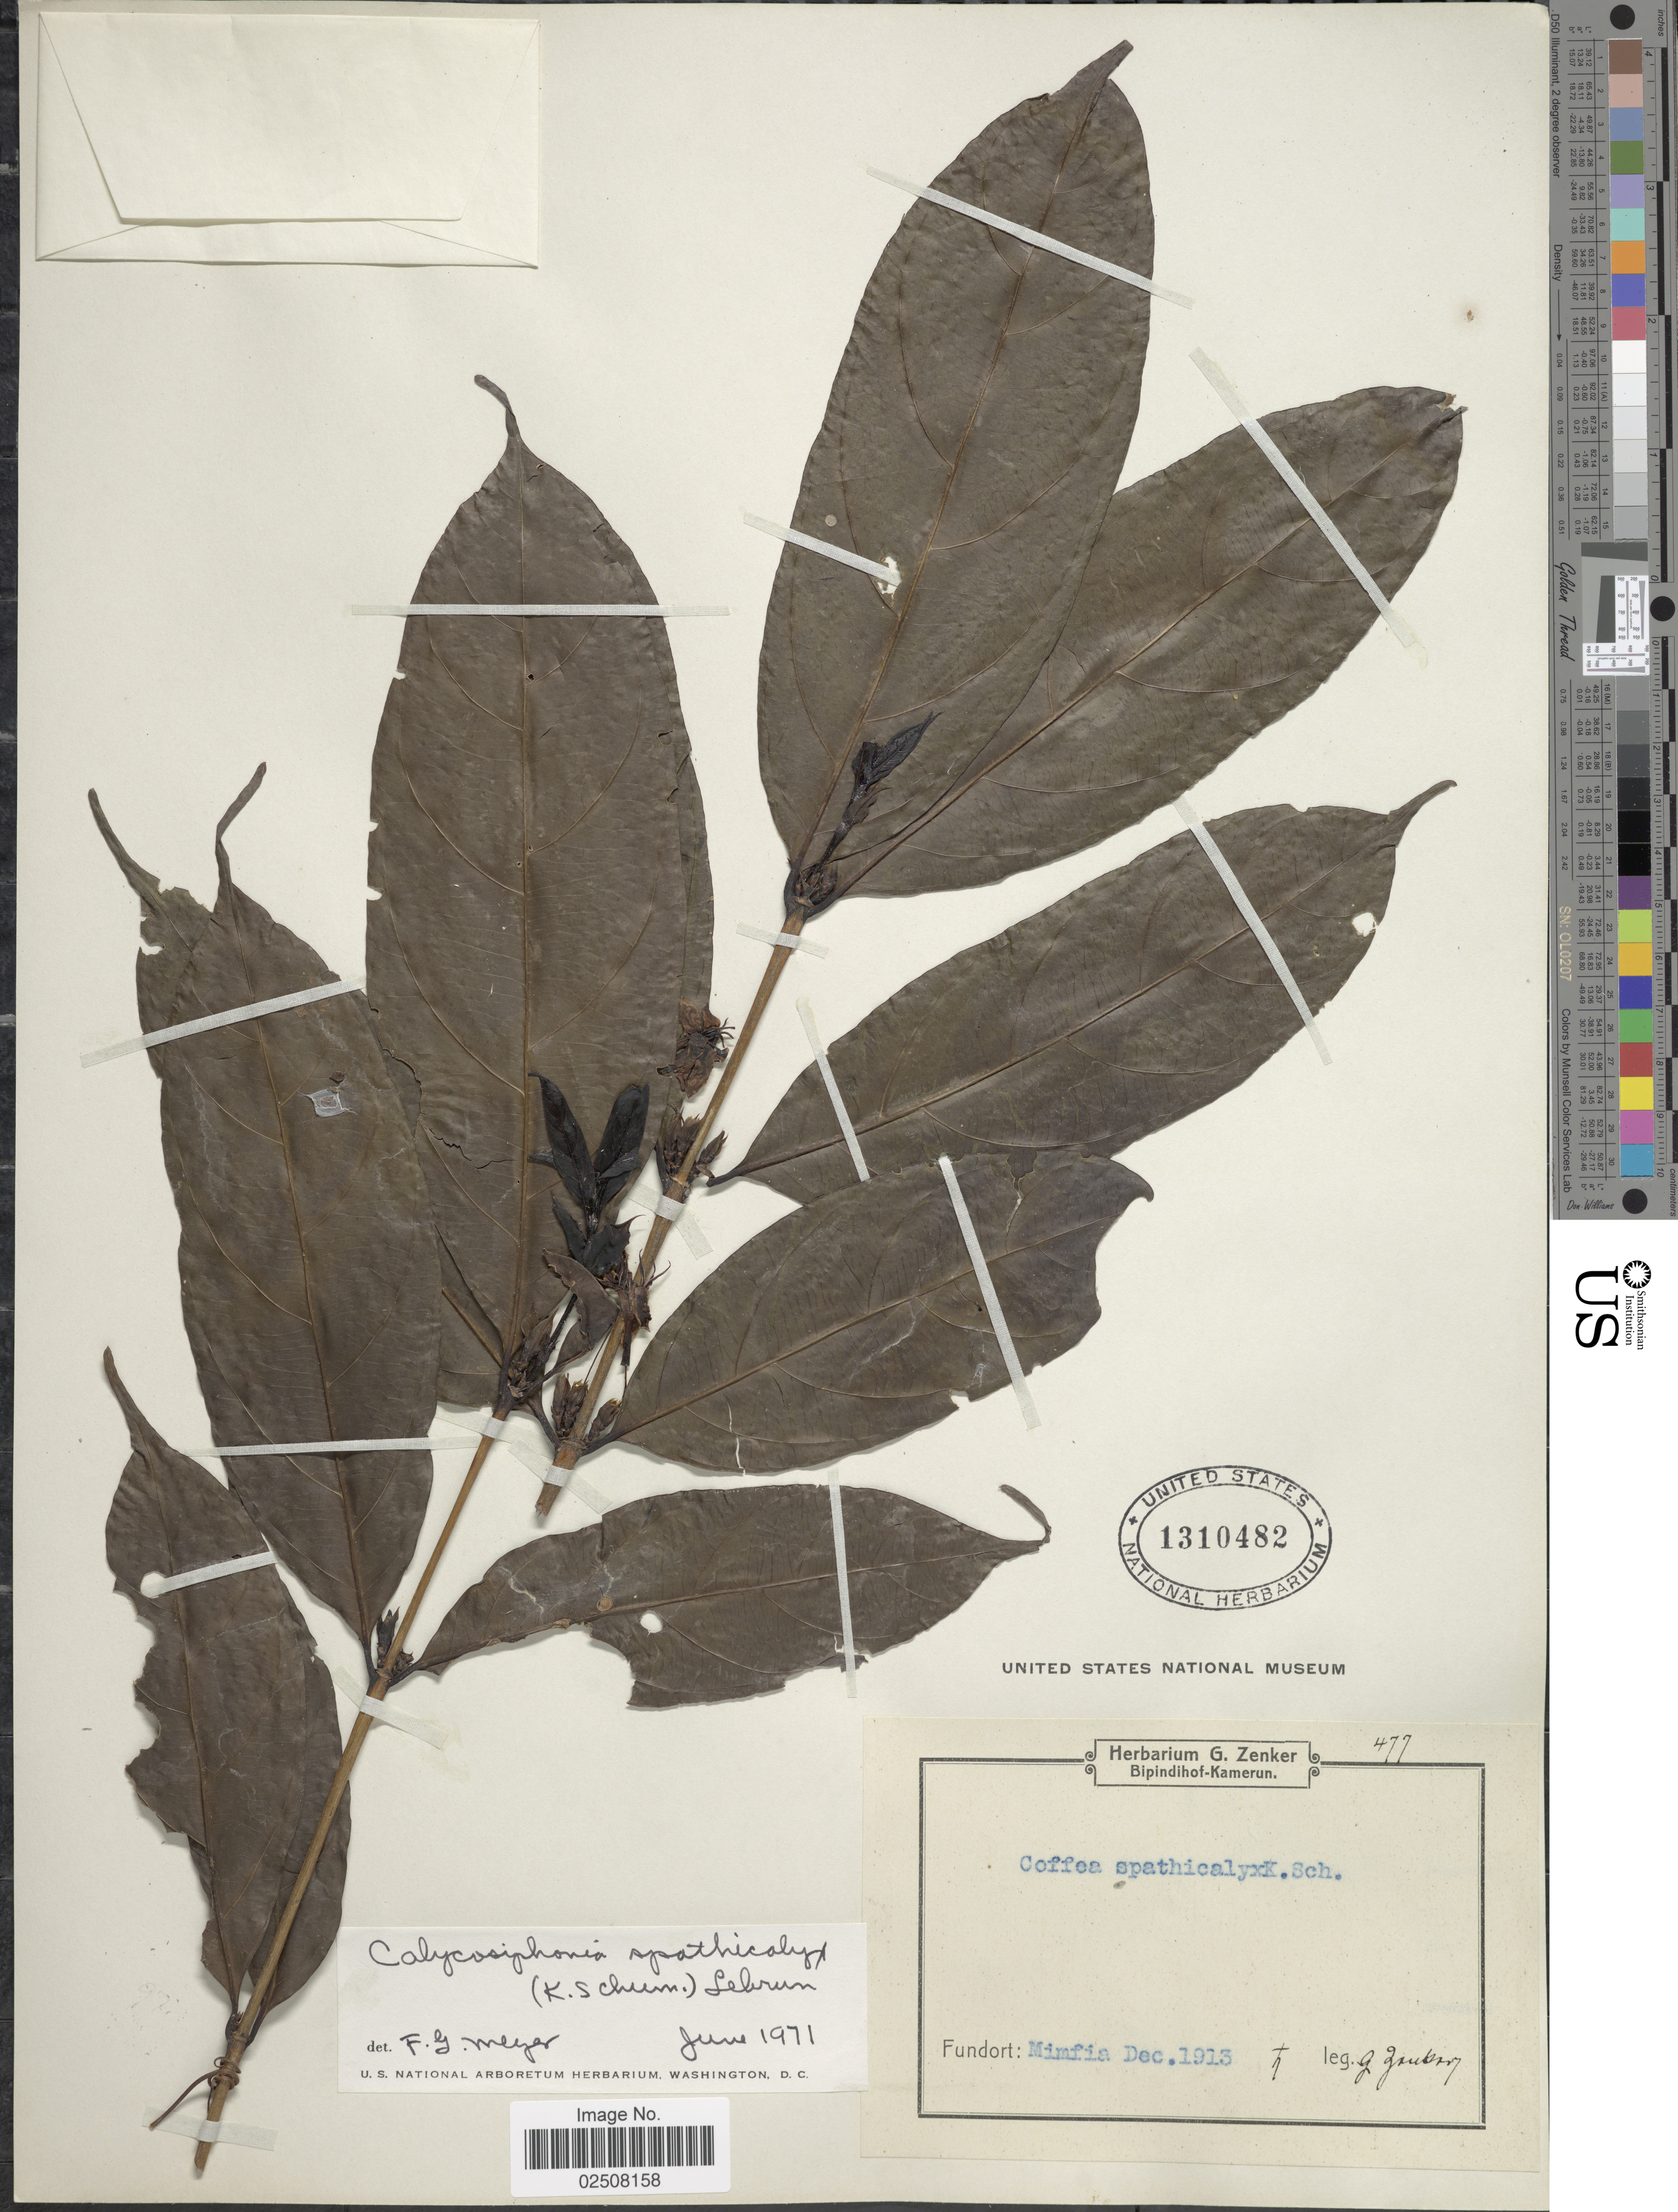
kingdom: Plantae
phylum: Tracheophyta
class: Magnoliopsida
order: Gentianales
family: Rubiaceae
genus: Calycosiphonia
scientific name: Calycosiphonia spathicalyx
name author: (K. Schum.) Robbr.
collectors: G. A. Zenker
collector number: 477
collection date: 1913-12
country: Cameroon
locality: Mimfia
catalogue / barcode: US 1310482